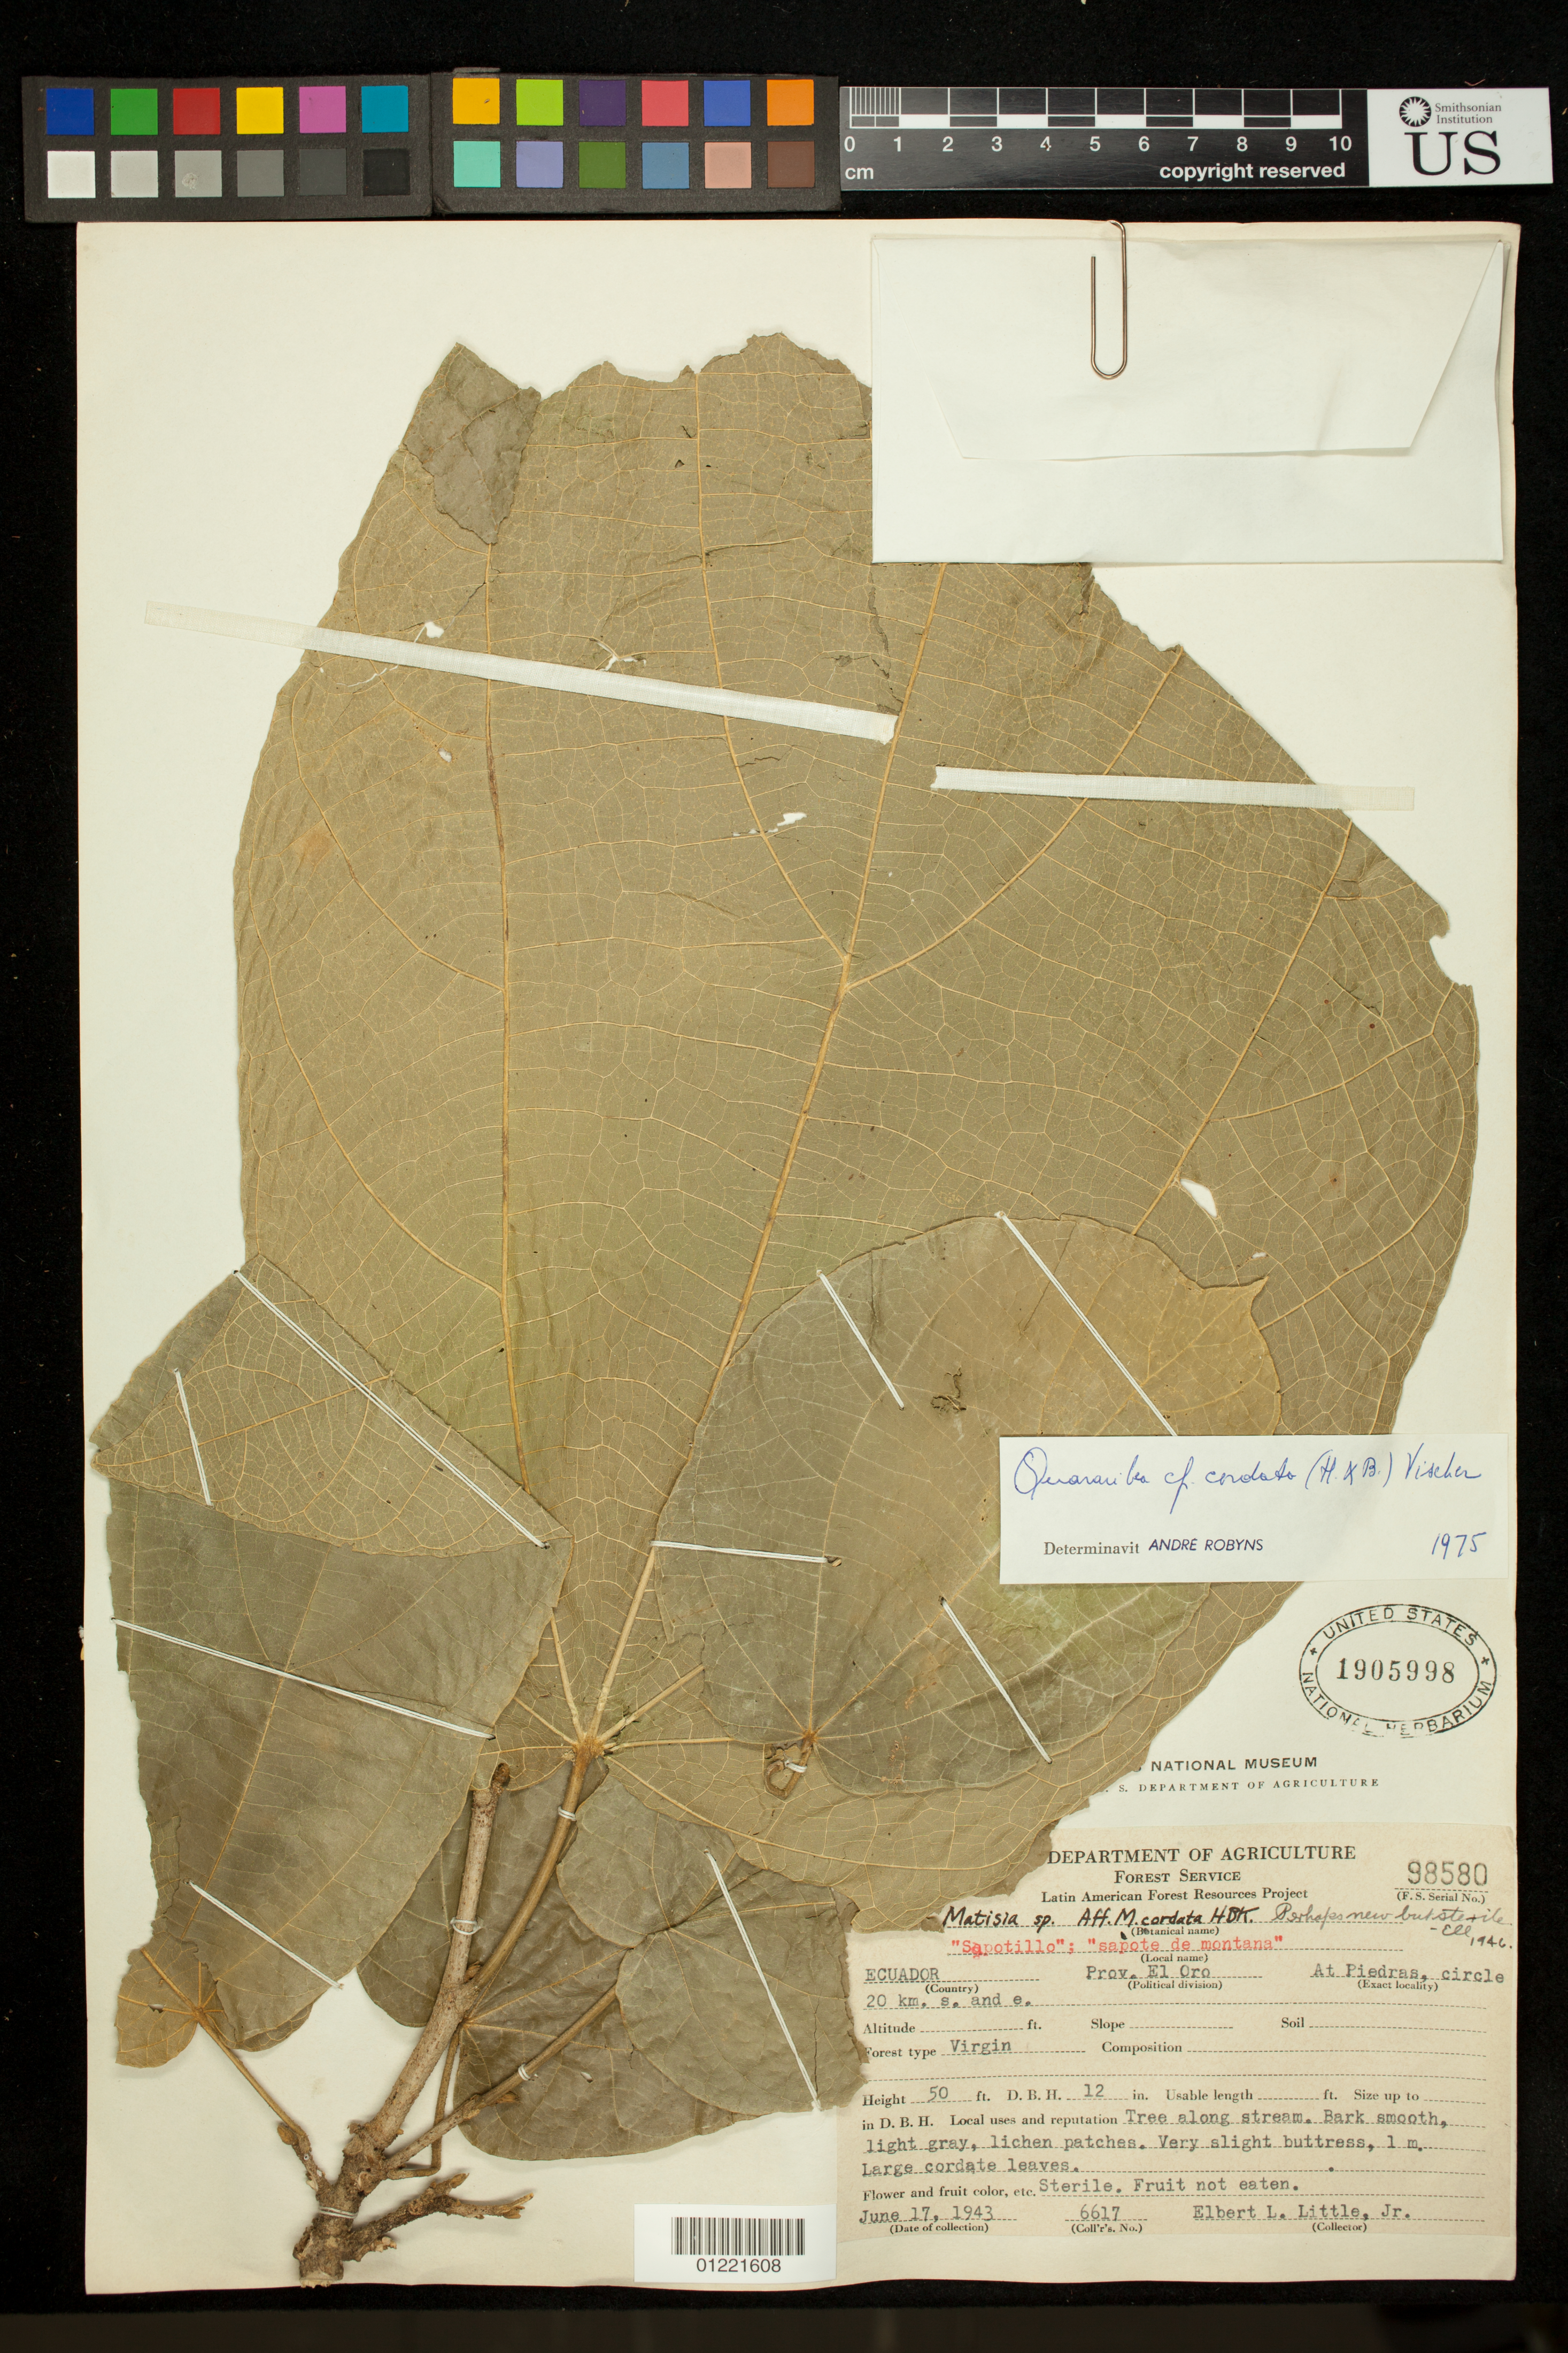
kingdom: Plantae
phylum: Tracheophyta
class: Magnoliopsida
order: Malvales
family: Malvaceae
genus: Matisia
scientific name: Matisia cordata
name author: Humb. & Bonpl.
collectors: E. L. Little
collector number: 6617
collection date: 1943-06-17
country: Ecuador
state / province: El Oro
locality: At Piedras, circle, 20 km South and East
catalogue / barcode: US 1905998